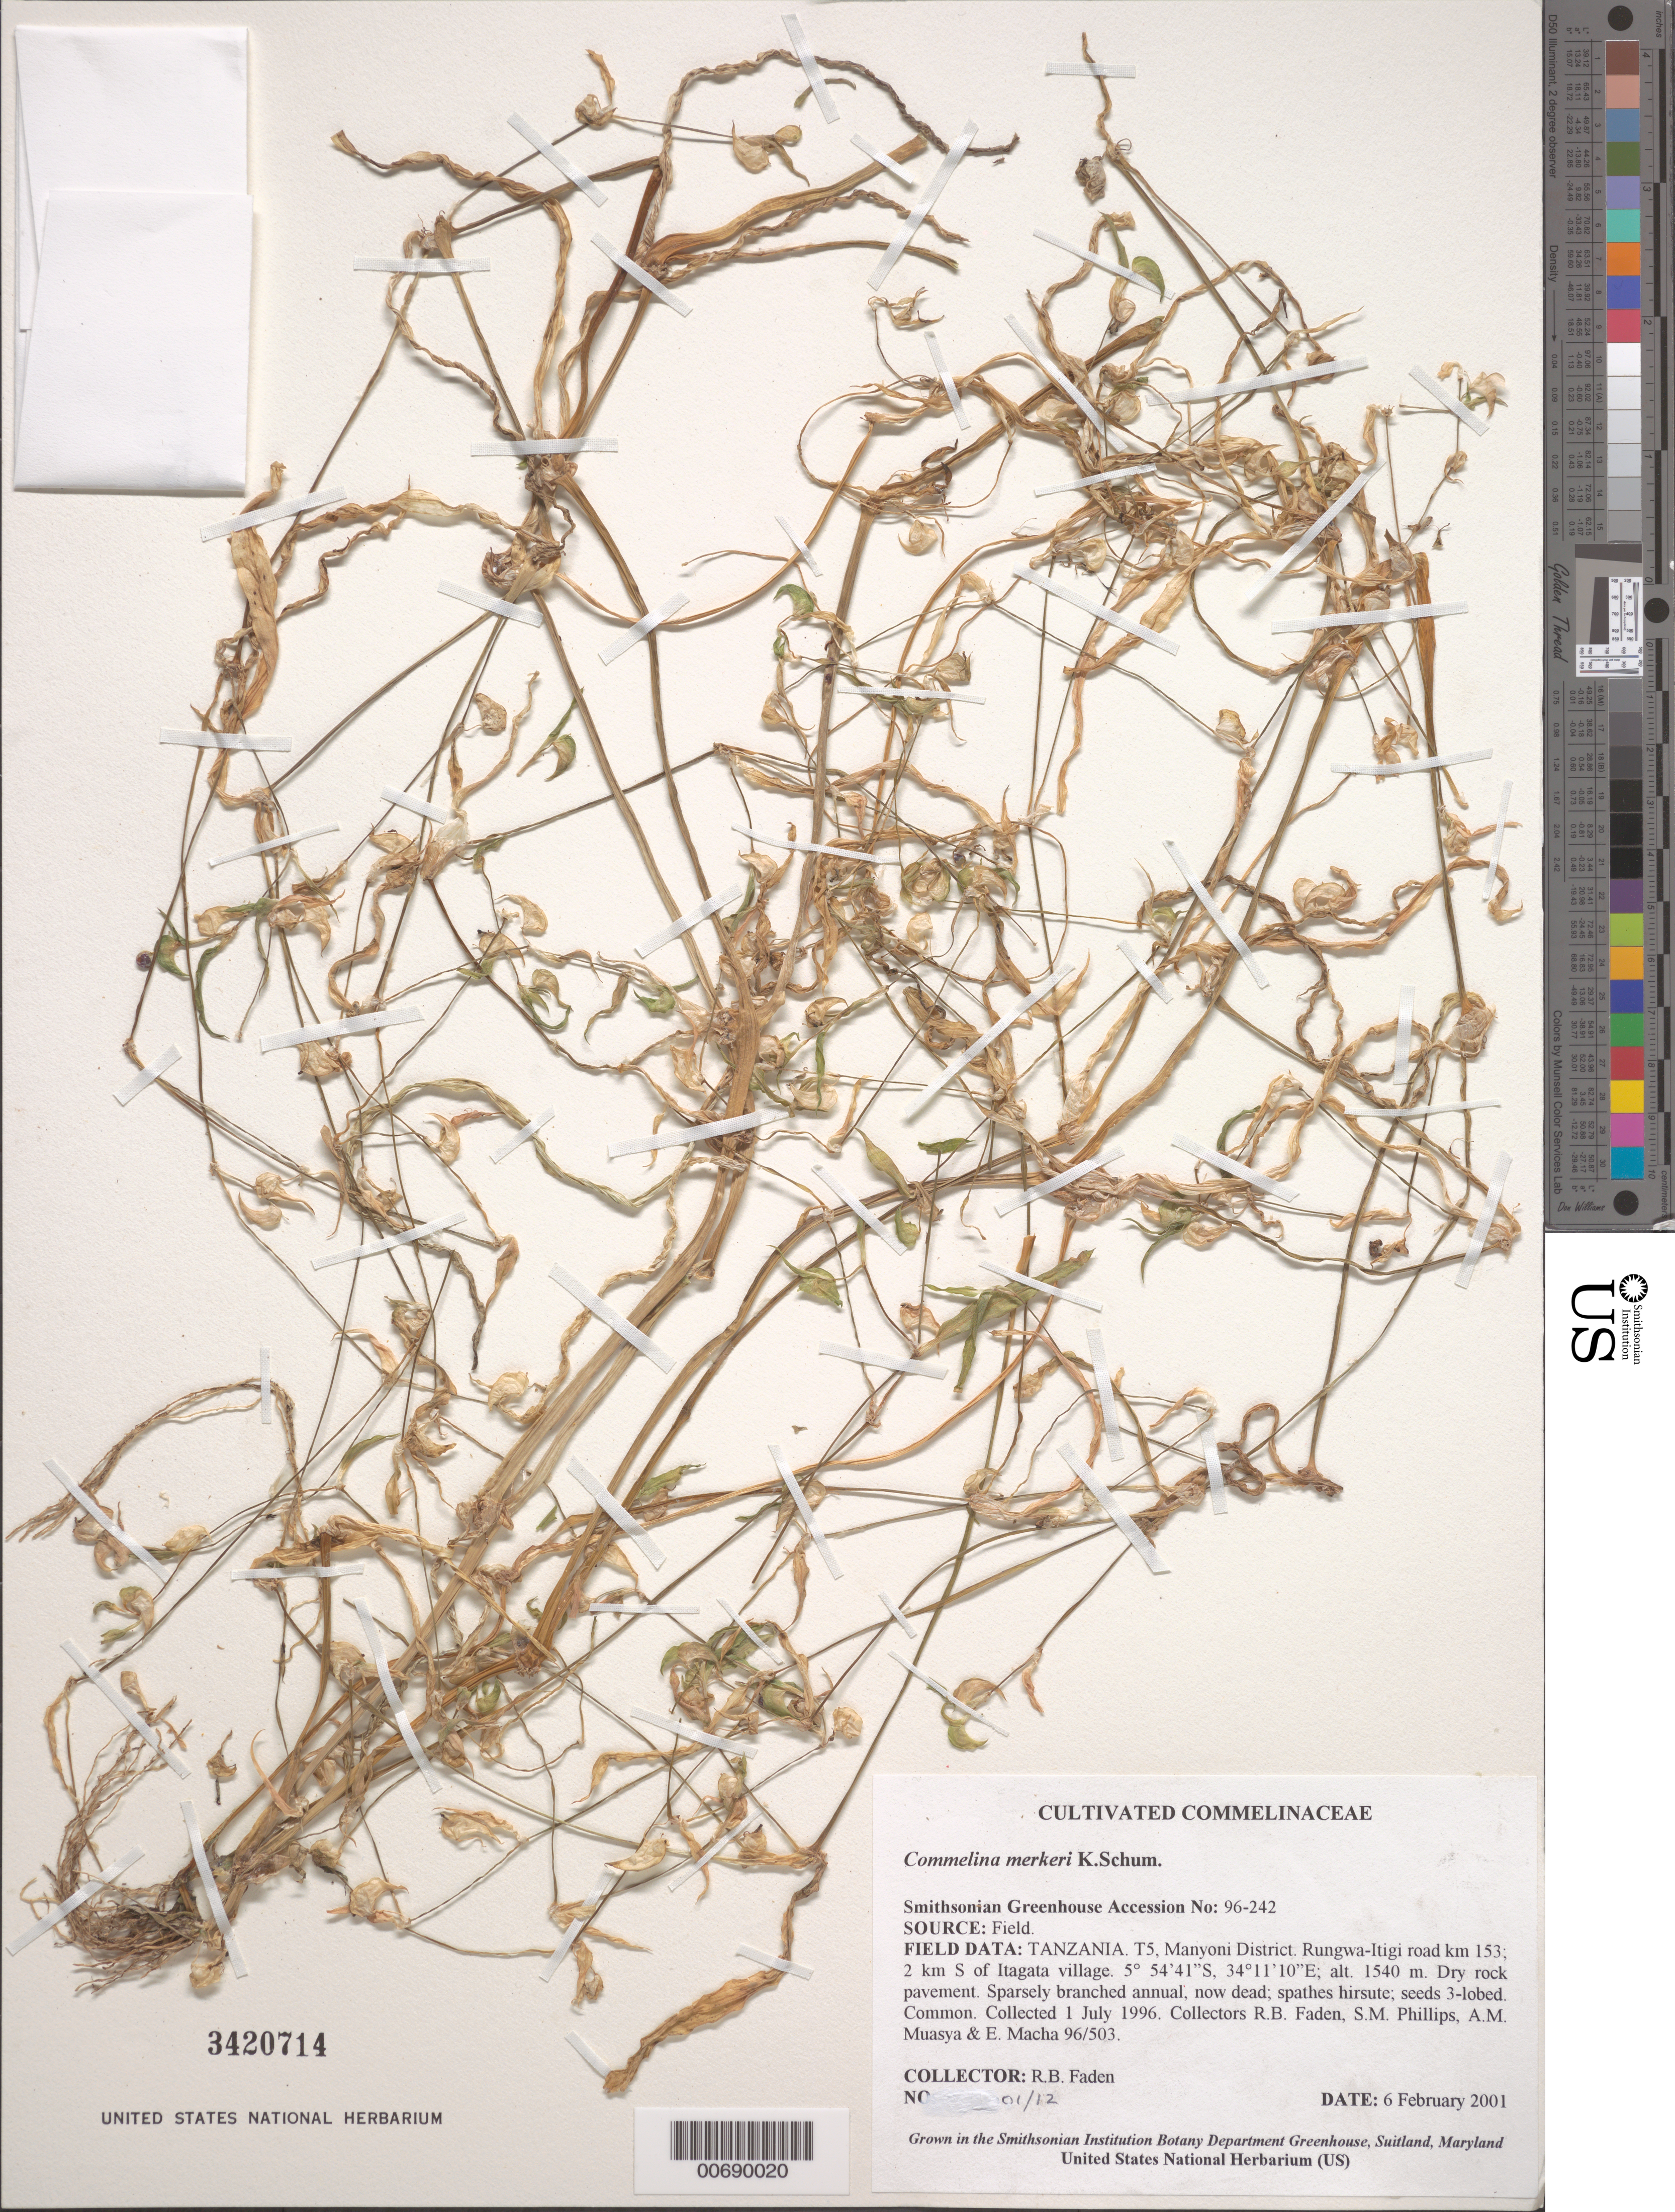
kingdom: Plantae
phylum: Tracheophyta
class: Liliopsida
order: Commelinales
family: Commelinaceae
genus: Commelina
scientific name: Commelina merkeri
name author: K. Schum.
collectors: R. B. Faden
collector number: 01/12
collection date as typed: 06 Feb 2001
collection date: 2001-02-06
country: United States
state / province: Maryland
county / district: Prince George's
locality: Smithsonian Greenhouse.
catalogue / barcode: US 320714